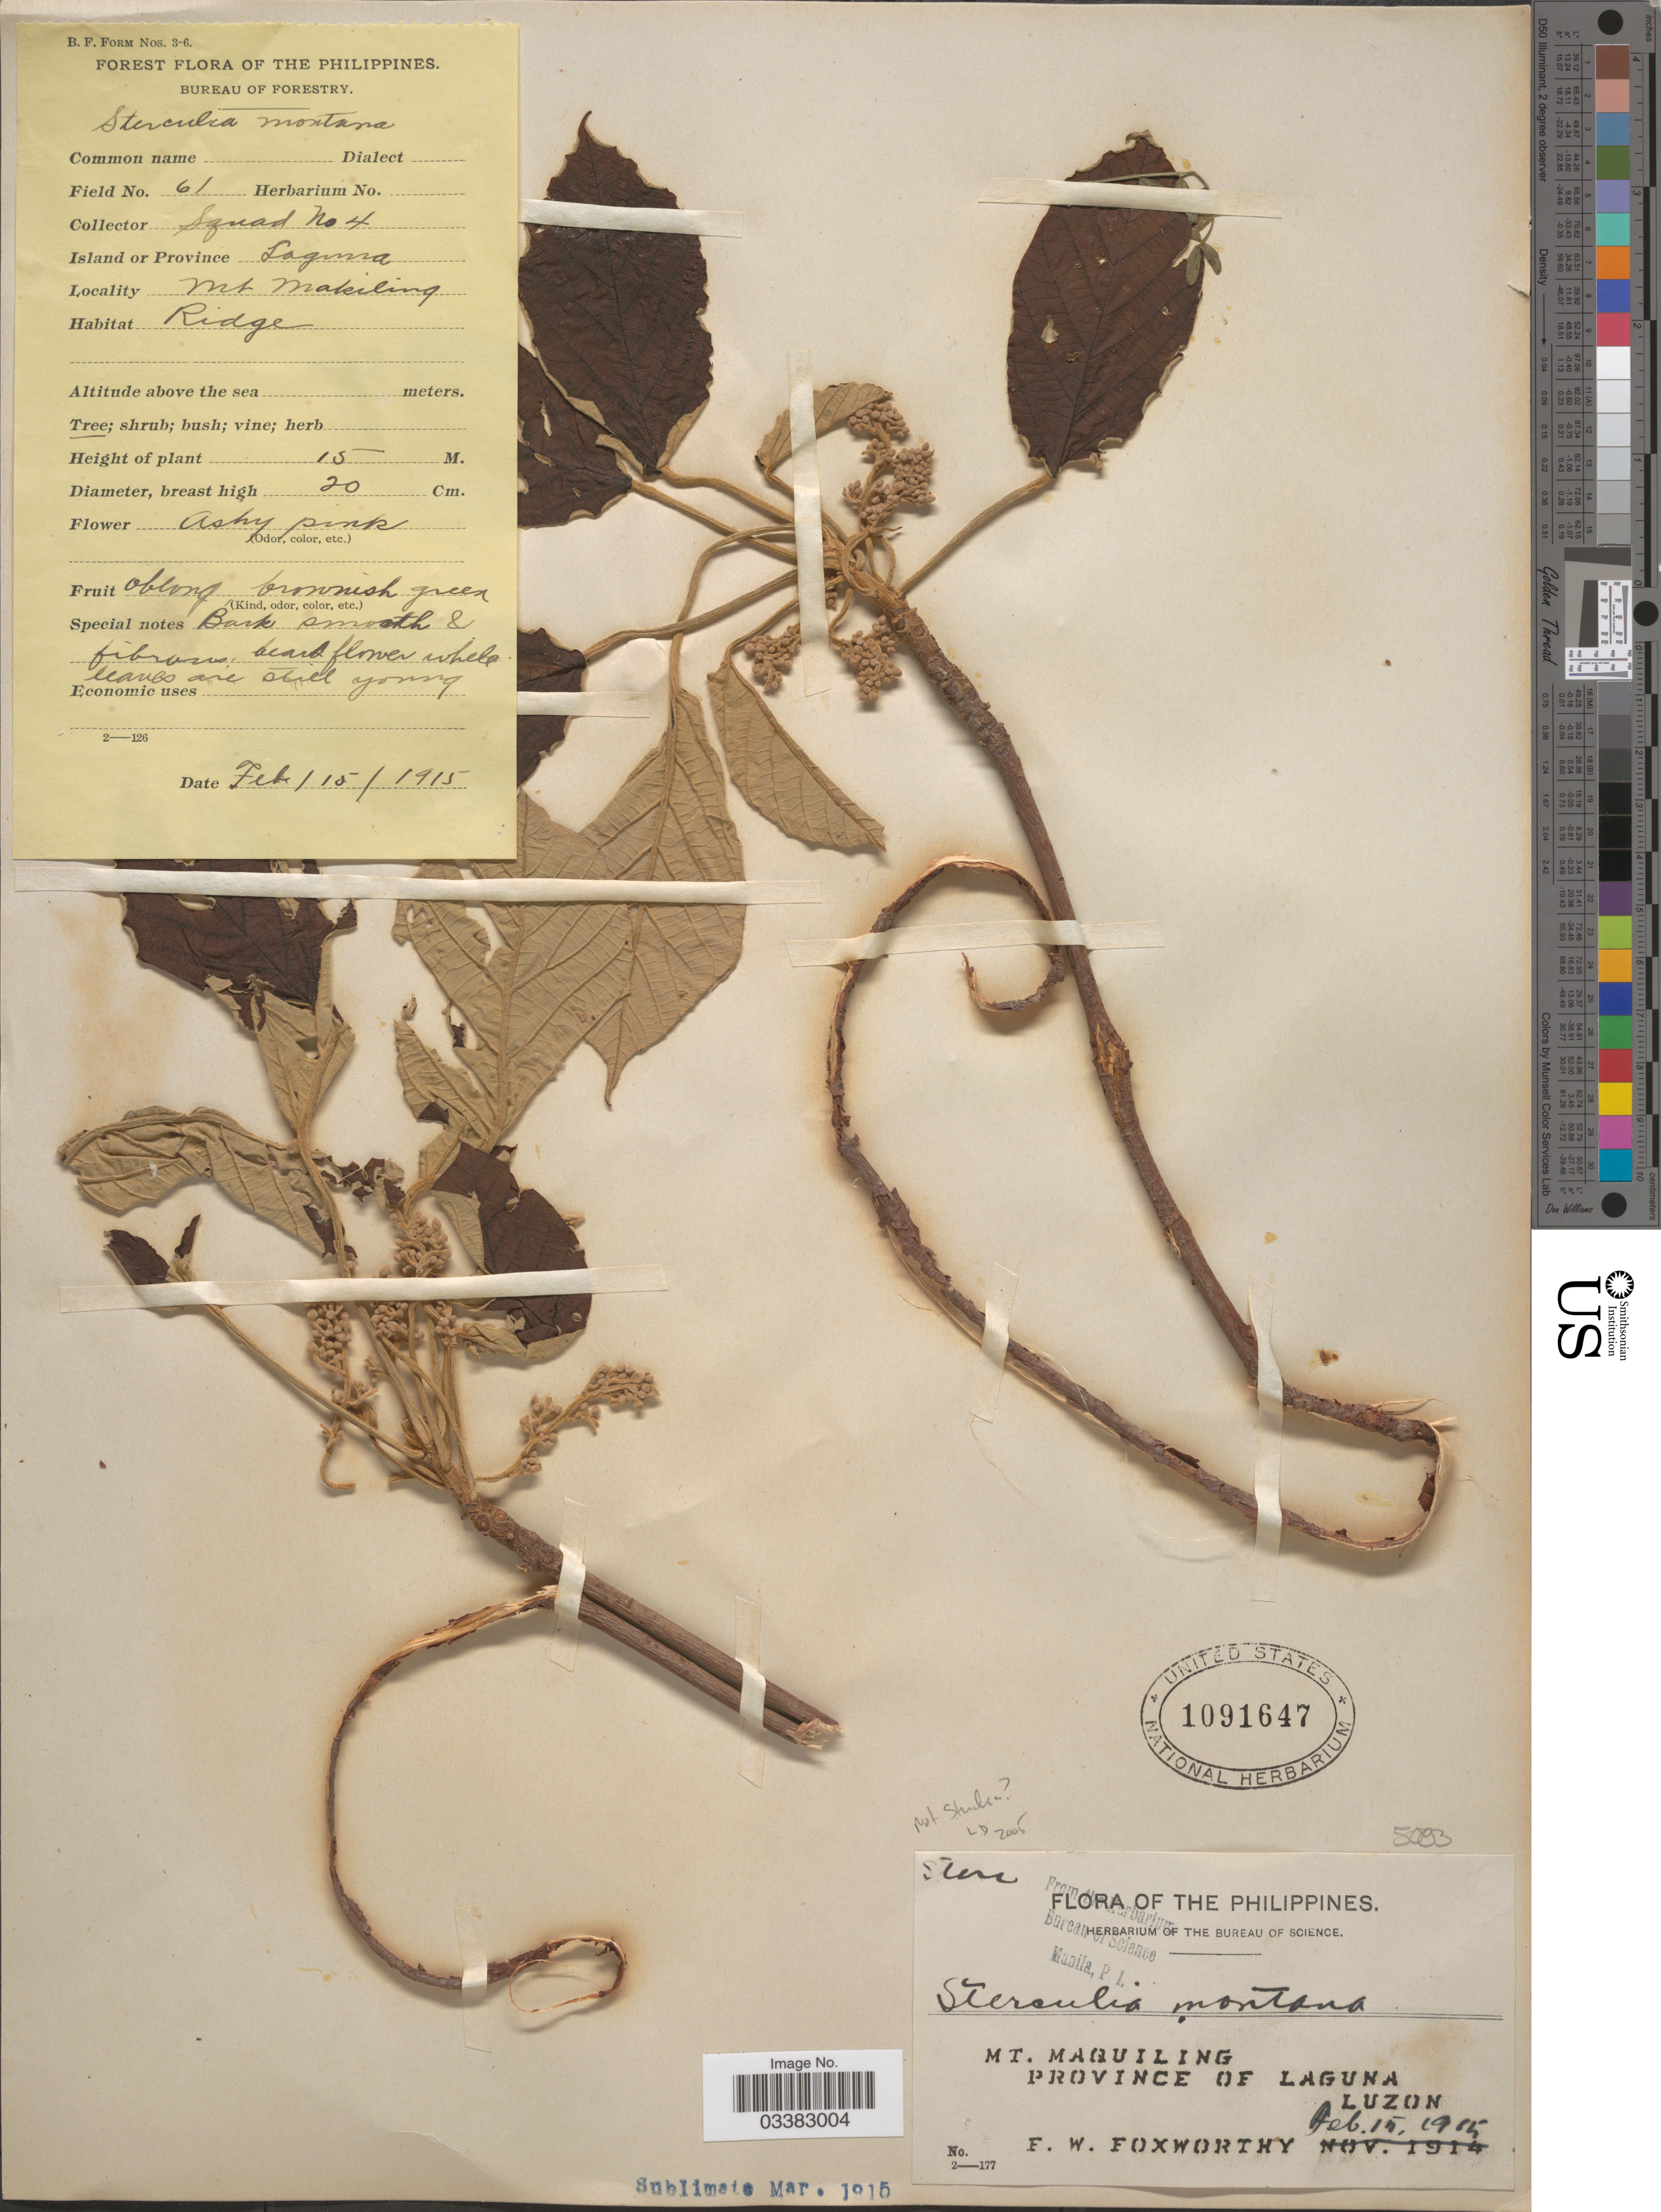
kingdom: Plantae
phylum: Tracheophyta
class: Magnoliopsida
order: Malvales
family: Malvaceae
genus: Sterculia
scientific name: Sterculia montana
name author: Merr.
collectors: F. W. Foxworthy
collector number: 61/4*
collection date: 1915-02-15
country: Philippines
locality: Mt. Makiling, Mt. Maquiling, Province of Laguna, Luzon.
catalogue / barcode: US 1091647